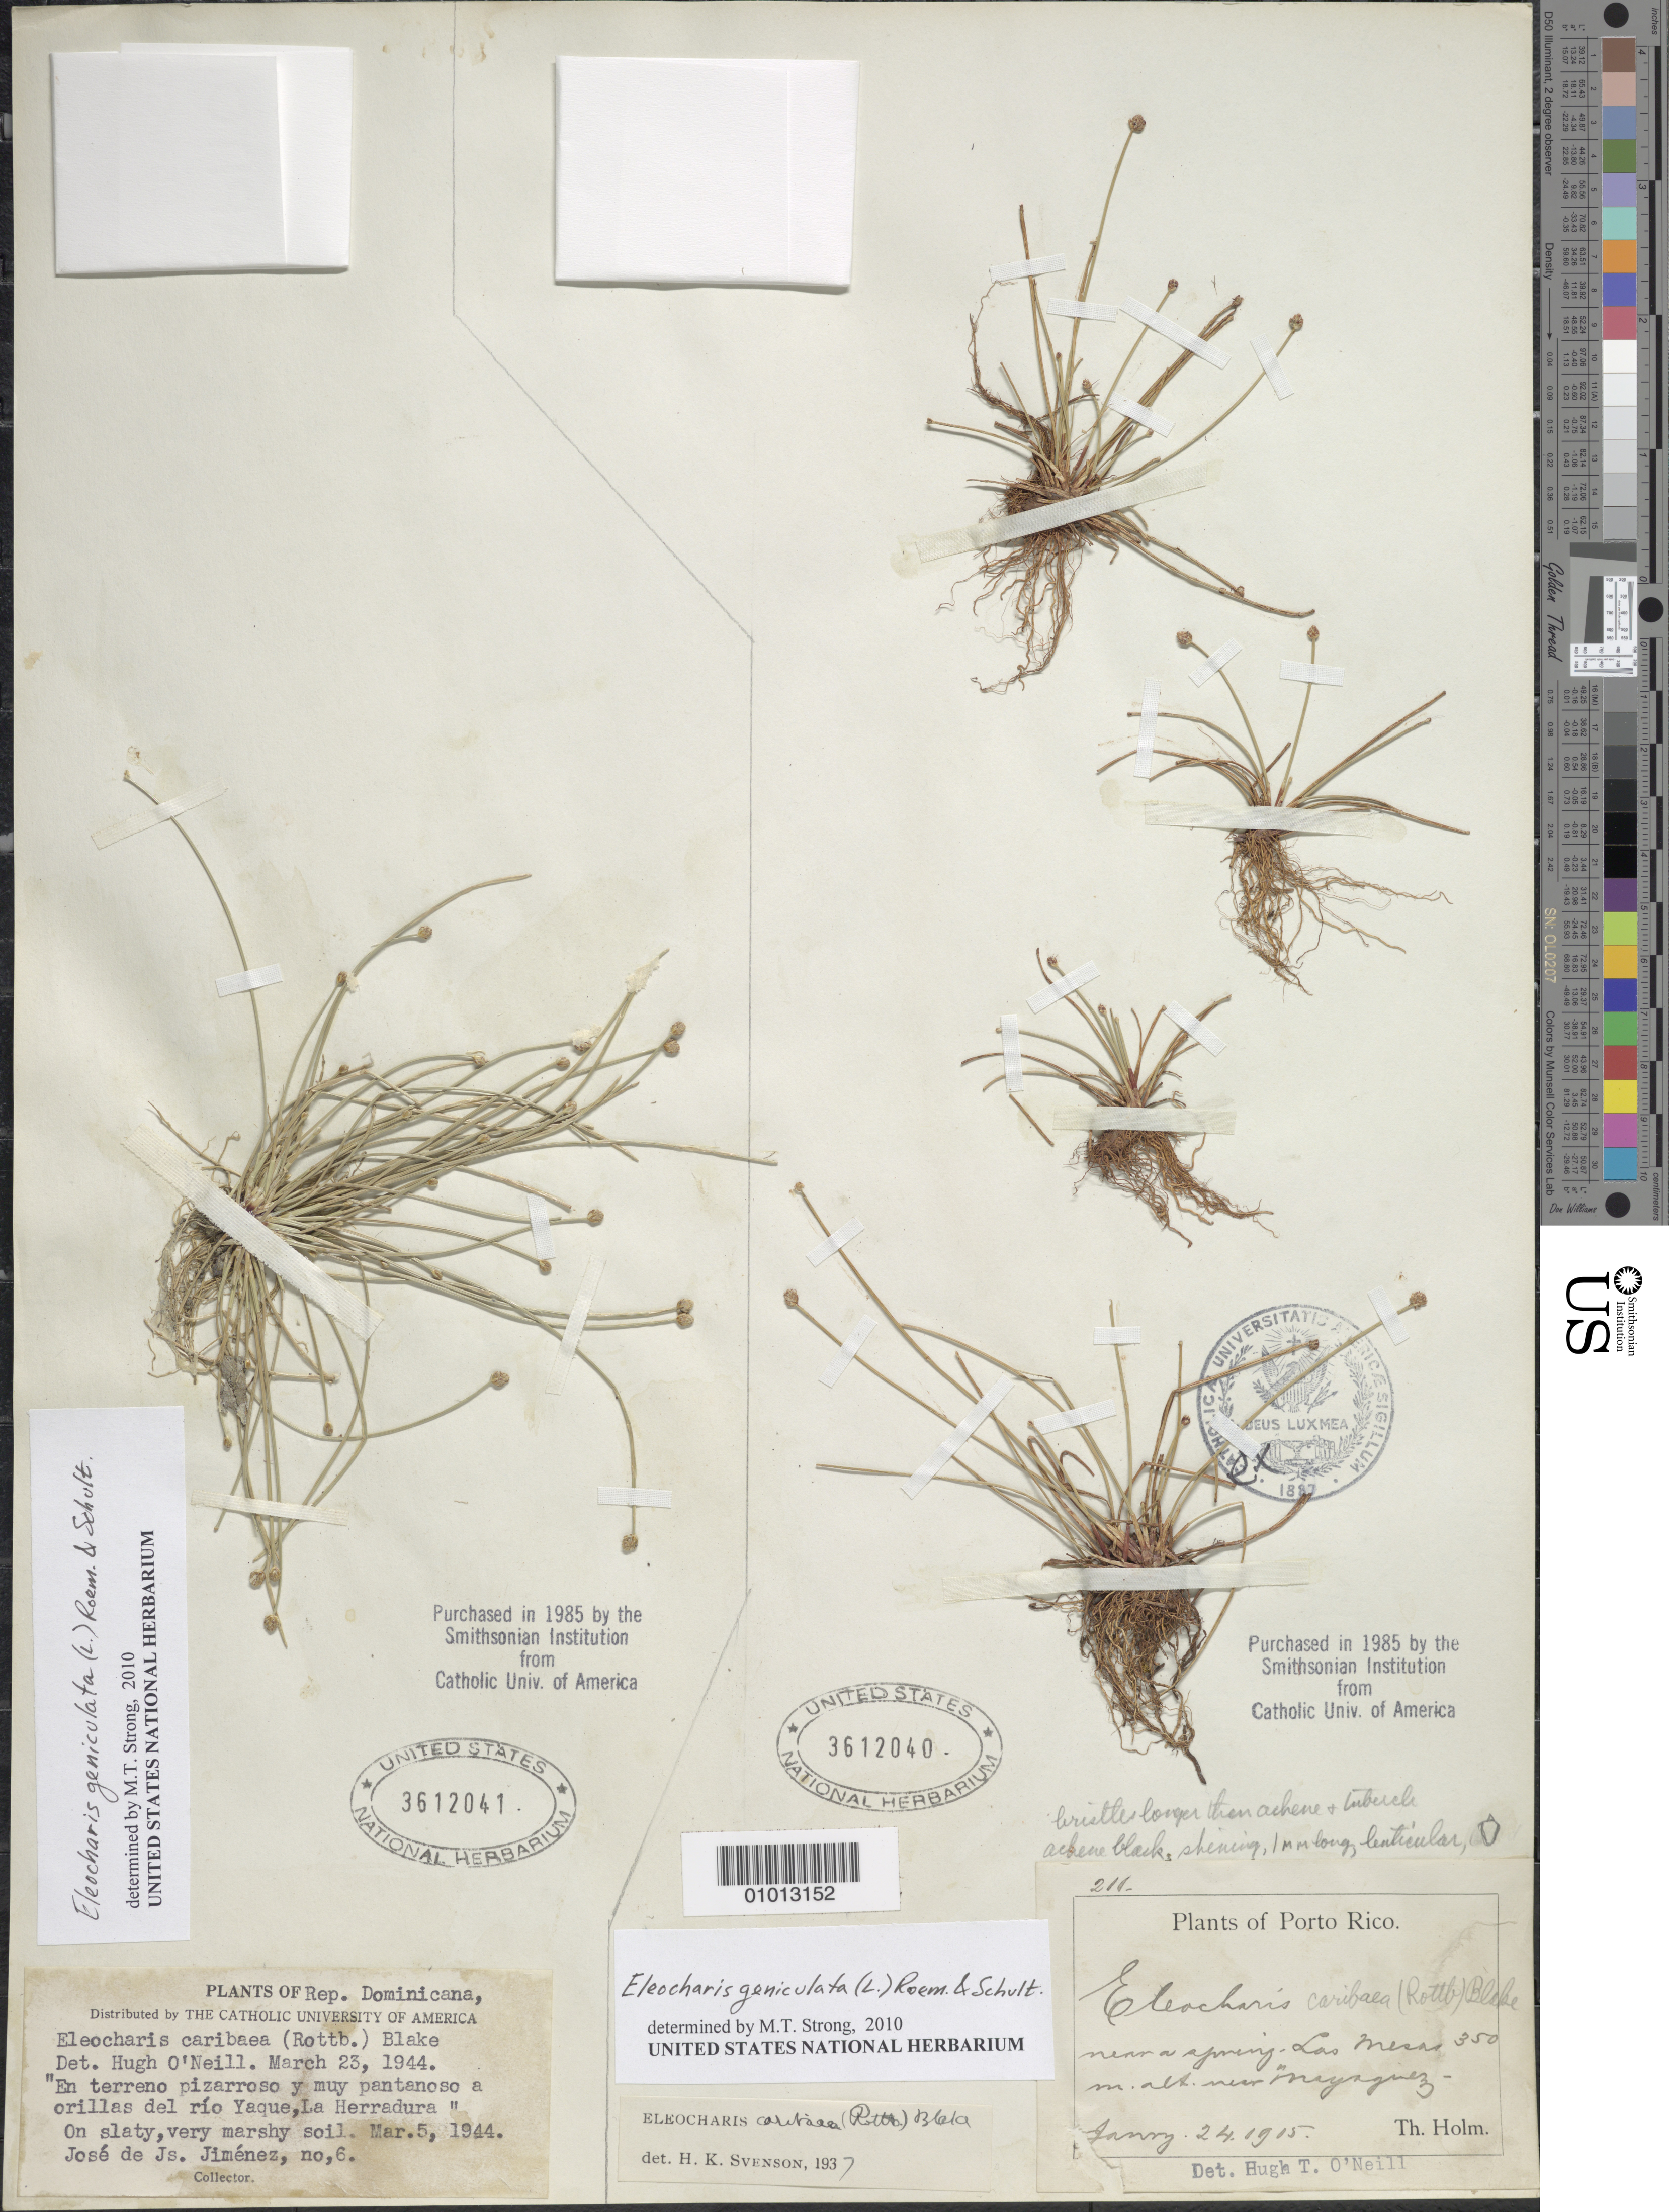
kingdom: Plantae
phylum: Tracheophyta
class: Liliopsida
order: Poales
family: Cyperaceae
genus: Eleocharis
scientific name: Eleocharis geniculata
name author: (L.) Roem. & Schult.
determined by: Strong, M. T., (US), Smithsonian Institution - National Museum of Natural History (UNITED STATES)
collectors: H. T. Holm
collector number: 211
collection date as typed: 24 Jan 1905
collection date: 1905-01-24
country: Puerto Rico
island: Puerto Rico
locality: Las Mesas near Mayaguez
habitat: Near a spring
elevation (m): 350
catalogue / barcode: US 3612040